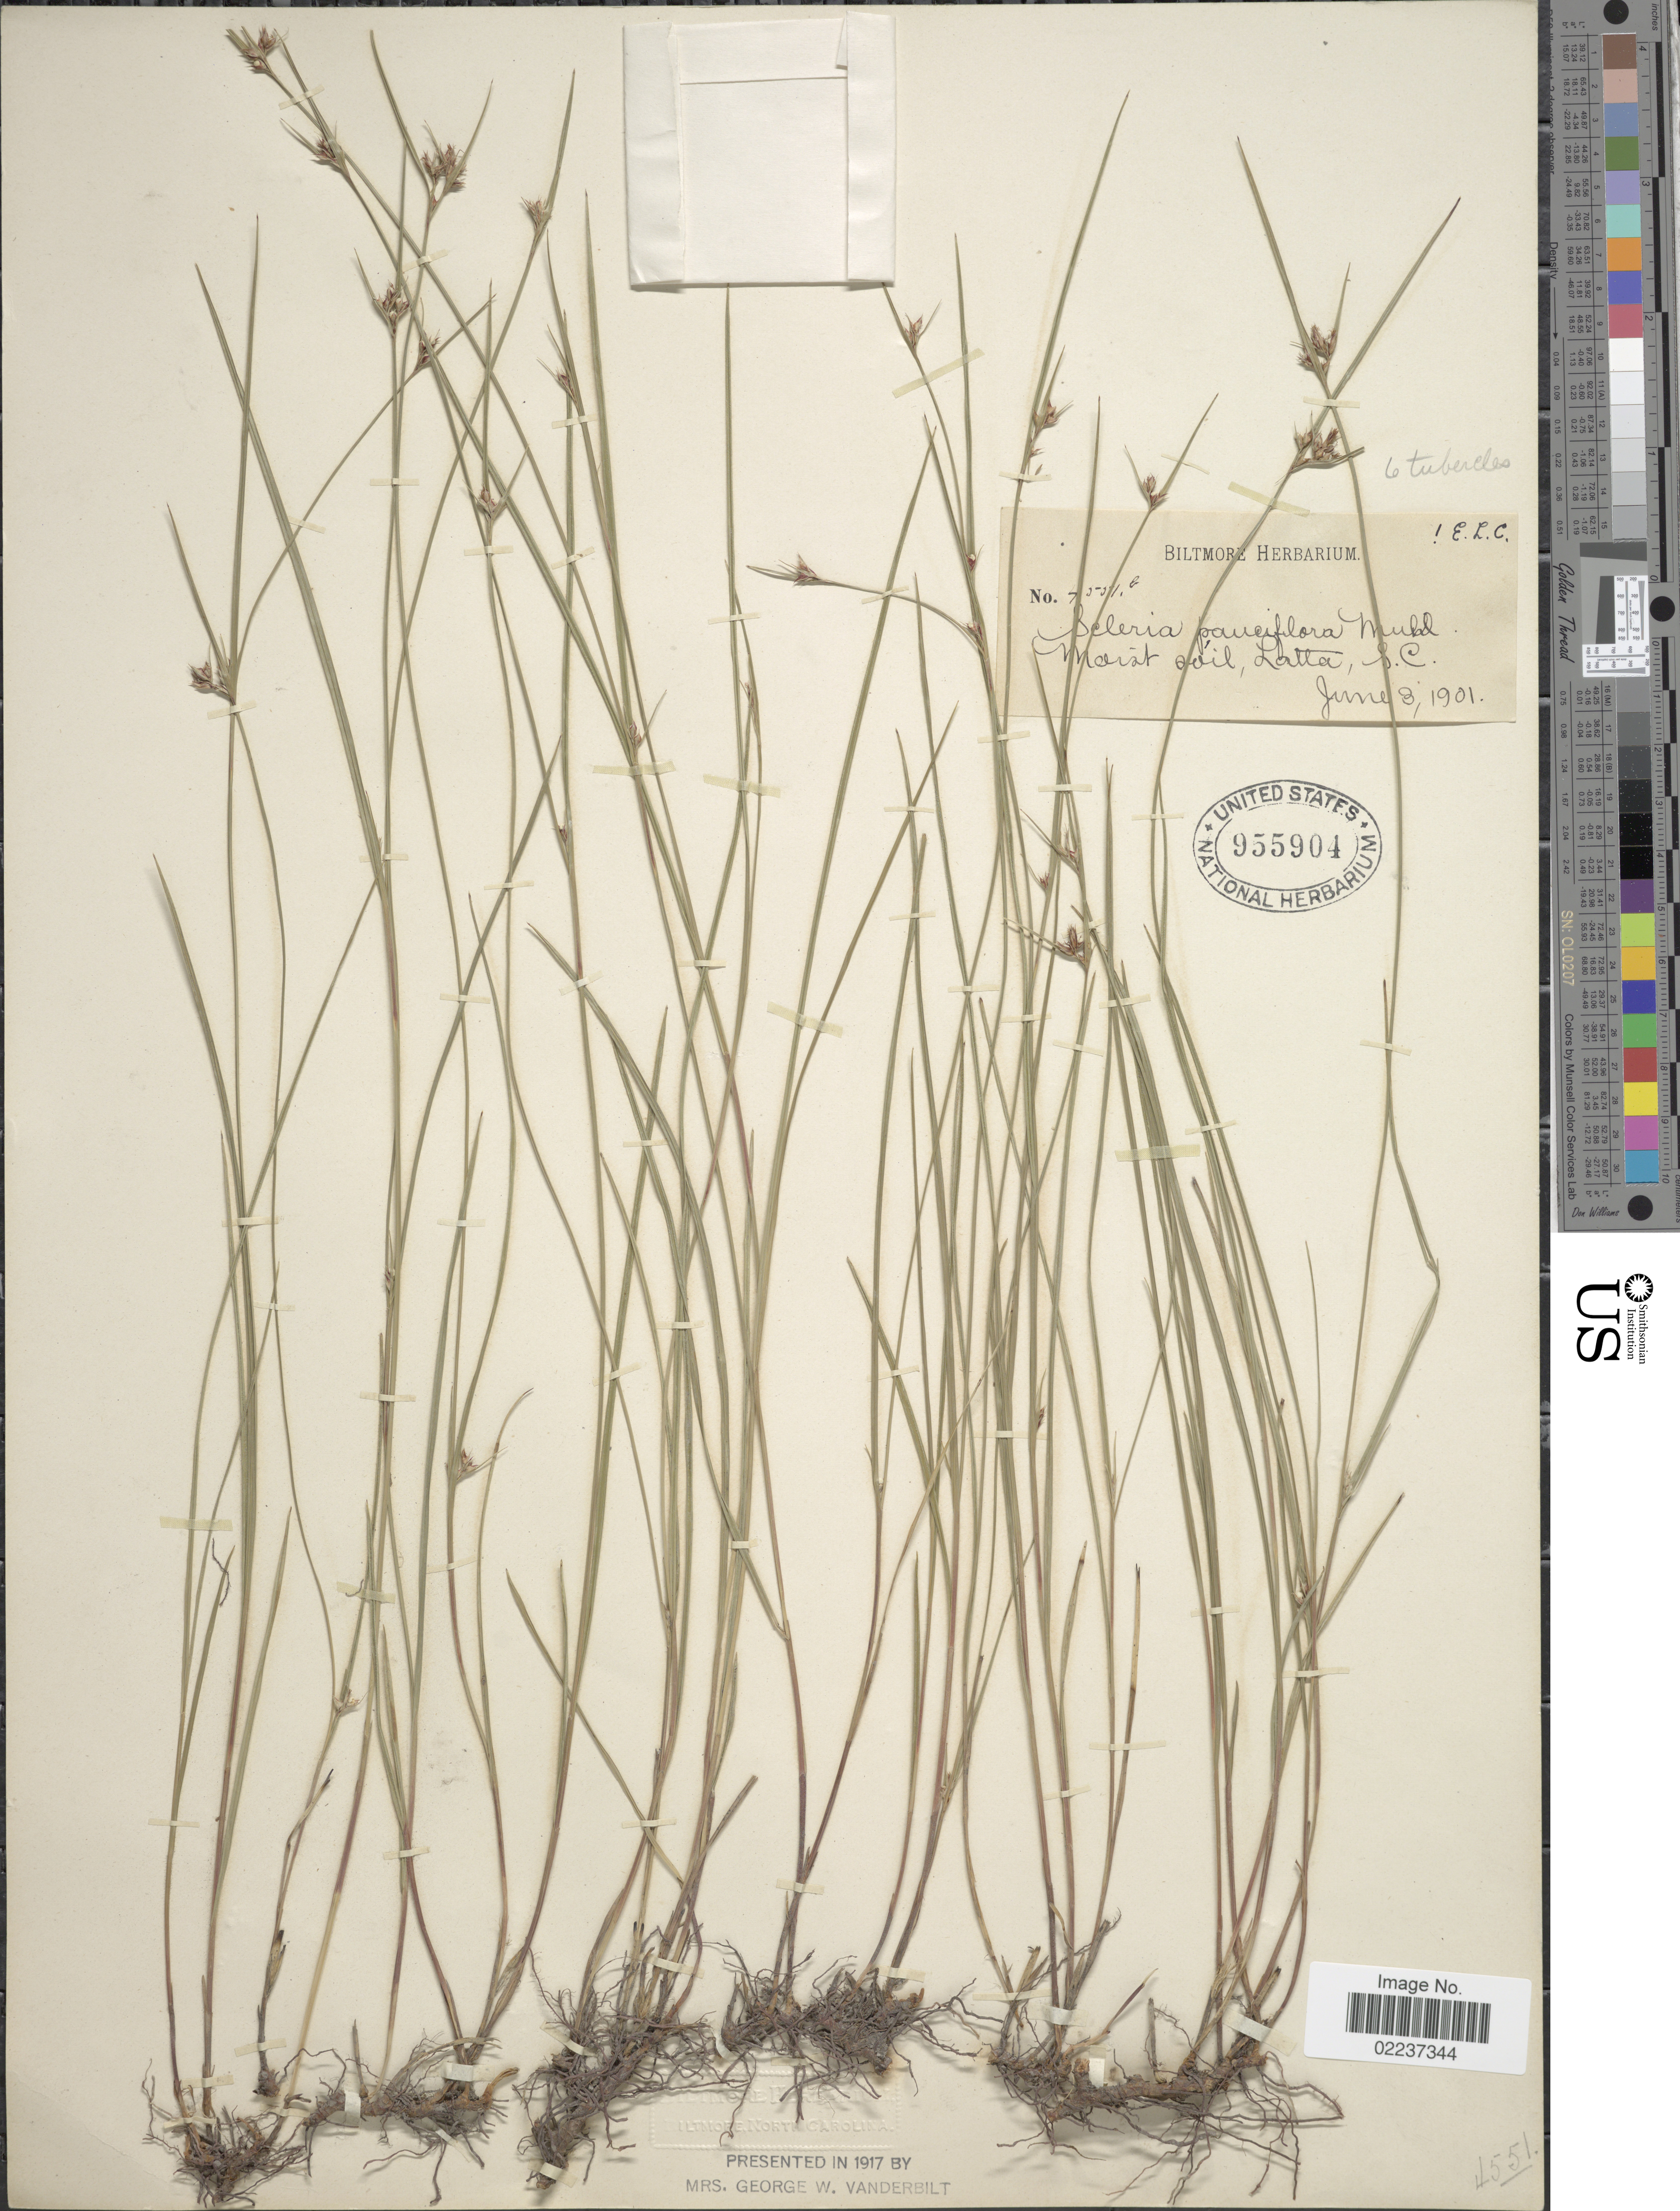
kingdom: Plantae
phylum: Tracheophyta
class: Liliopsida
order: Poales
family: Cyperaceae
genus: Scleria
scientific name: Scleria pauciflora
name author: Muhl. ex Willd.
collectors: ex herb. Biltmore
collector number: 4551b*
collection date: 1901-06-03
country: United States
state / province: South Carolina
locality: Latta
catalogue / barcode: US 955904